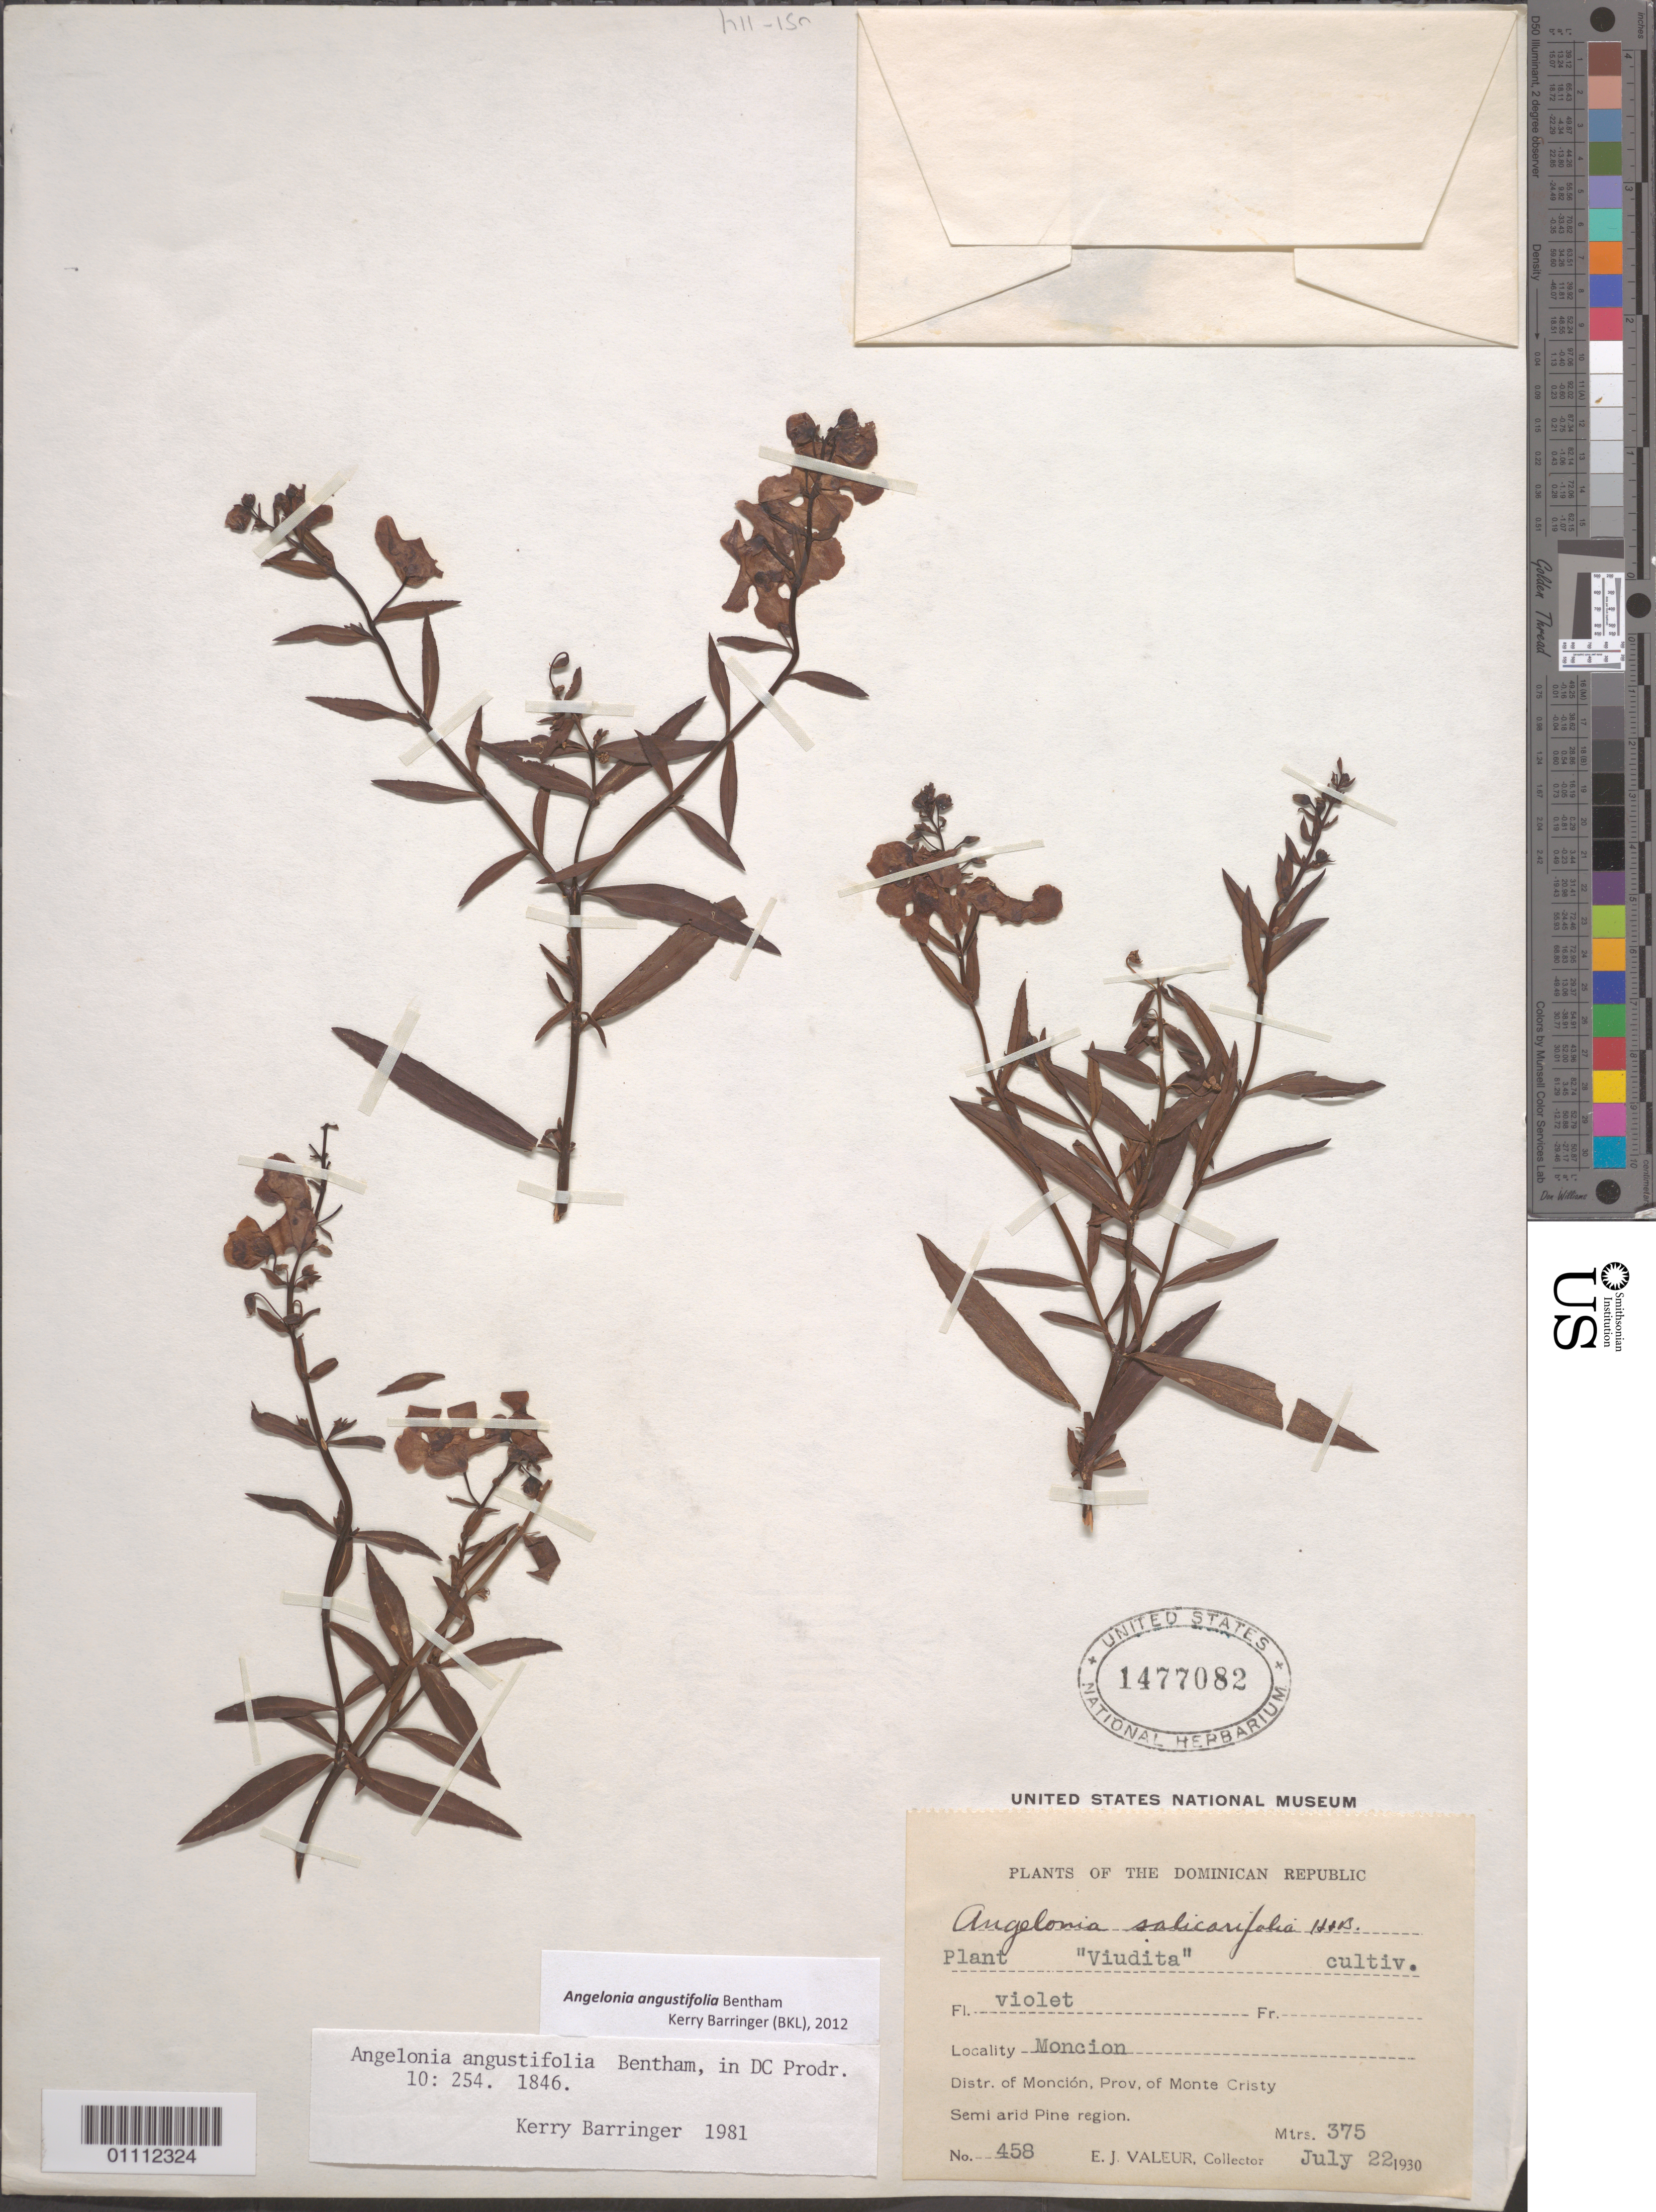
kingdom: Plantae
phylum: Tracheophyta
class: Magnoliopsida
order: Lamiales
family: Plantaginaceae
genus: Angelonia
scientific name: Angelonia angustifolia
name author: Benth.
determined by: Barringer, K.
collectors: E. Valeur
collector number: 458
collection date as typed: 22 Jul 1930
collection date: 1930-07-22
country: Dominican Republic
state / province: Monte Cristi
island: Hispaniola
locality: Moncion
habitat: Semi-arid pine region, cultivated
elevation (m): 375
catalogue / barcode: US 1477082